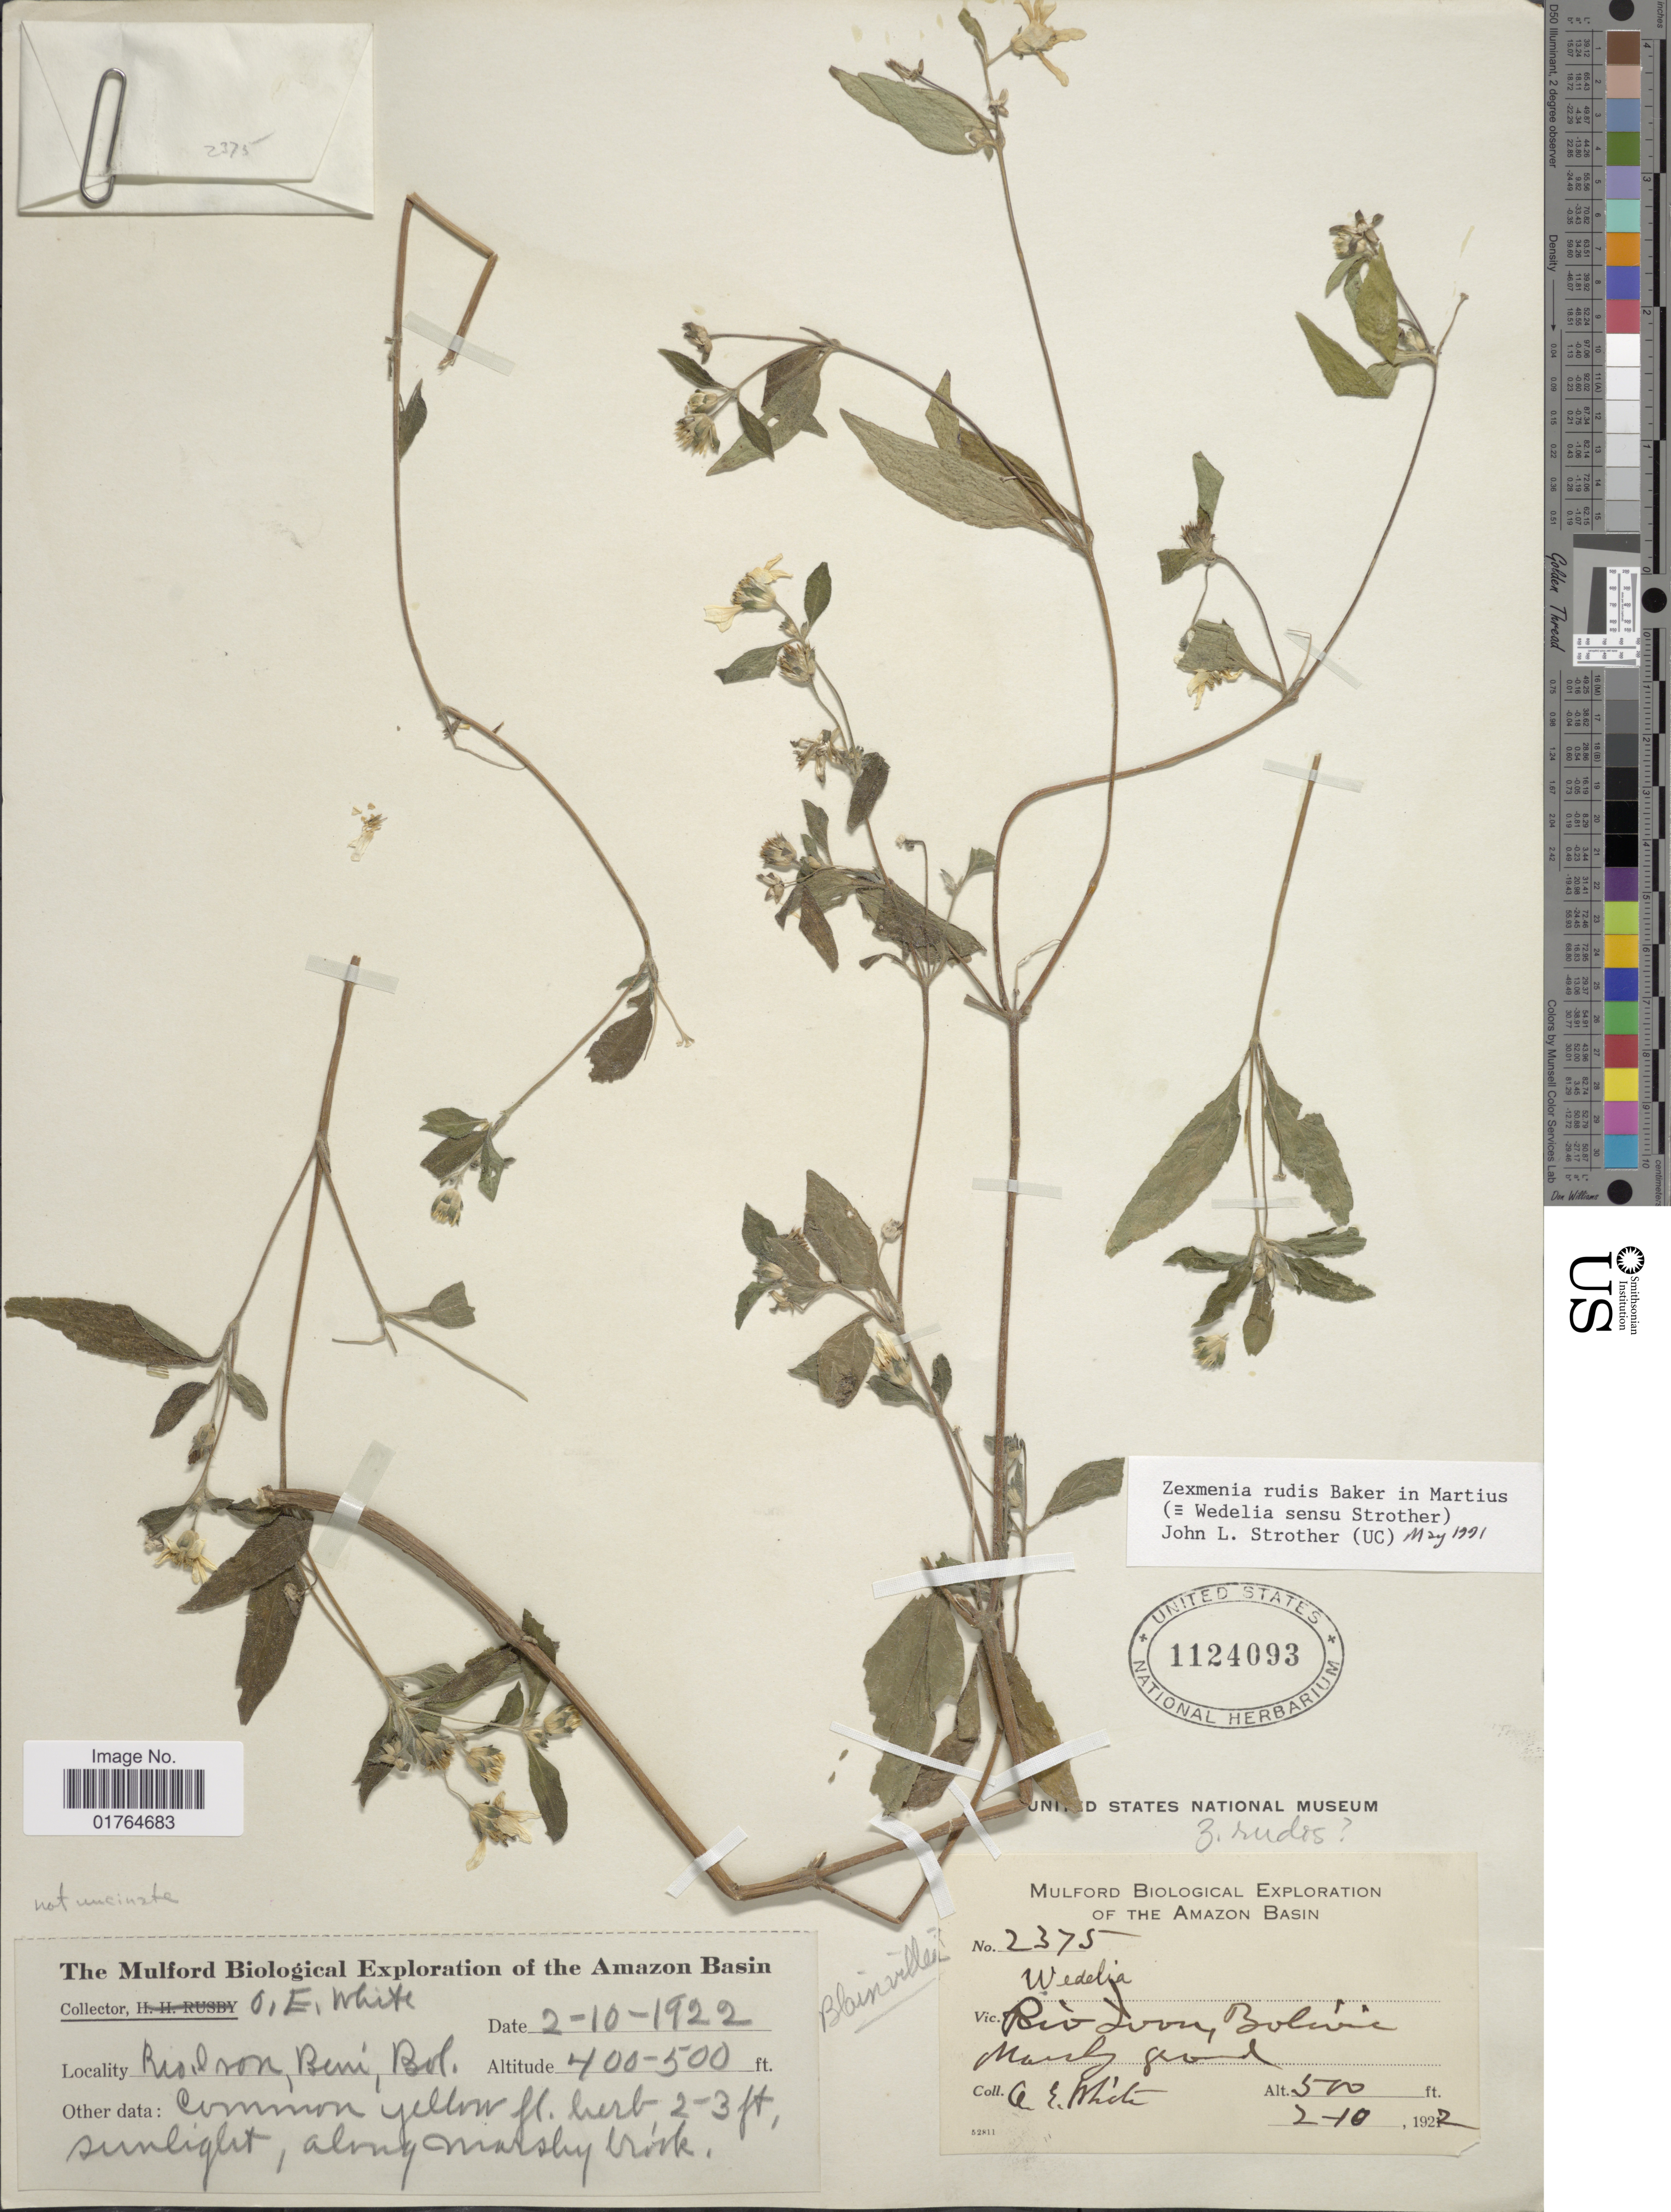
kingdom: Plantae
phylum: Tracheophyta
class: Magnoliopsida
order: Asterales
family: Asteraceae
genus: Wedelia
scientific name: Wedelia rudis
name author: (Baker) Benth. ex H. Rob.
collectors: O. E. White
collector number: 2375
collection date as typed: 2-10-1922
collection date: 1922-02-10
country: Bolivia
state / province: Beni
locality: Rio Ibon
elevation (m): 122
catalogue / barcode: US 1124093